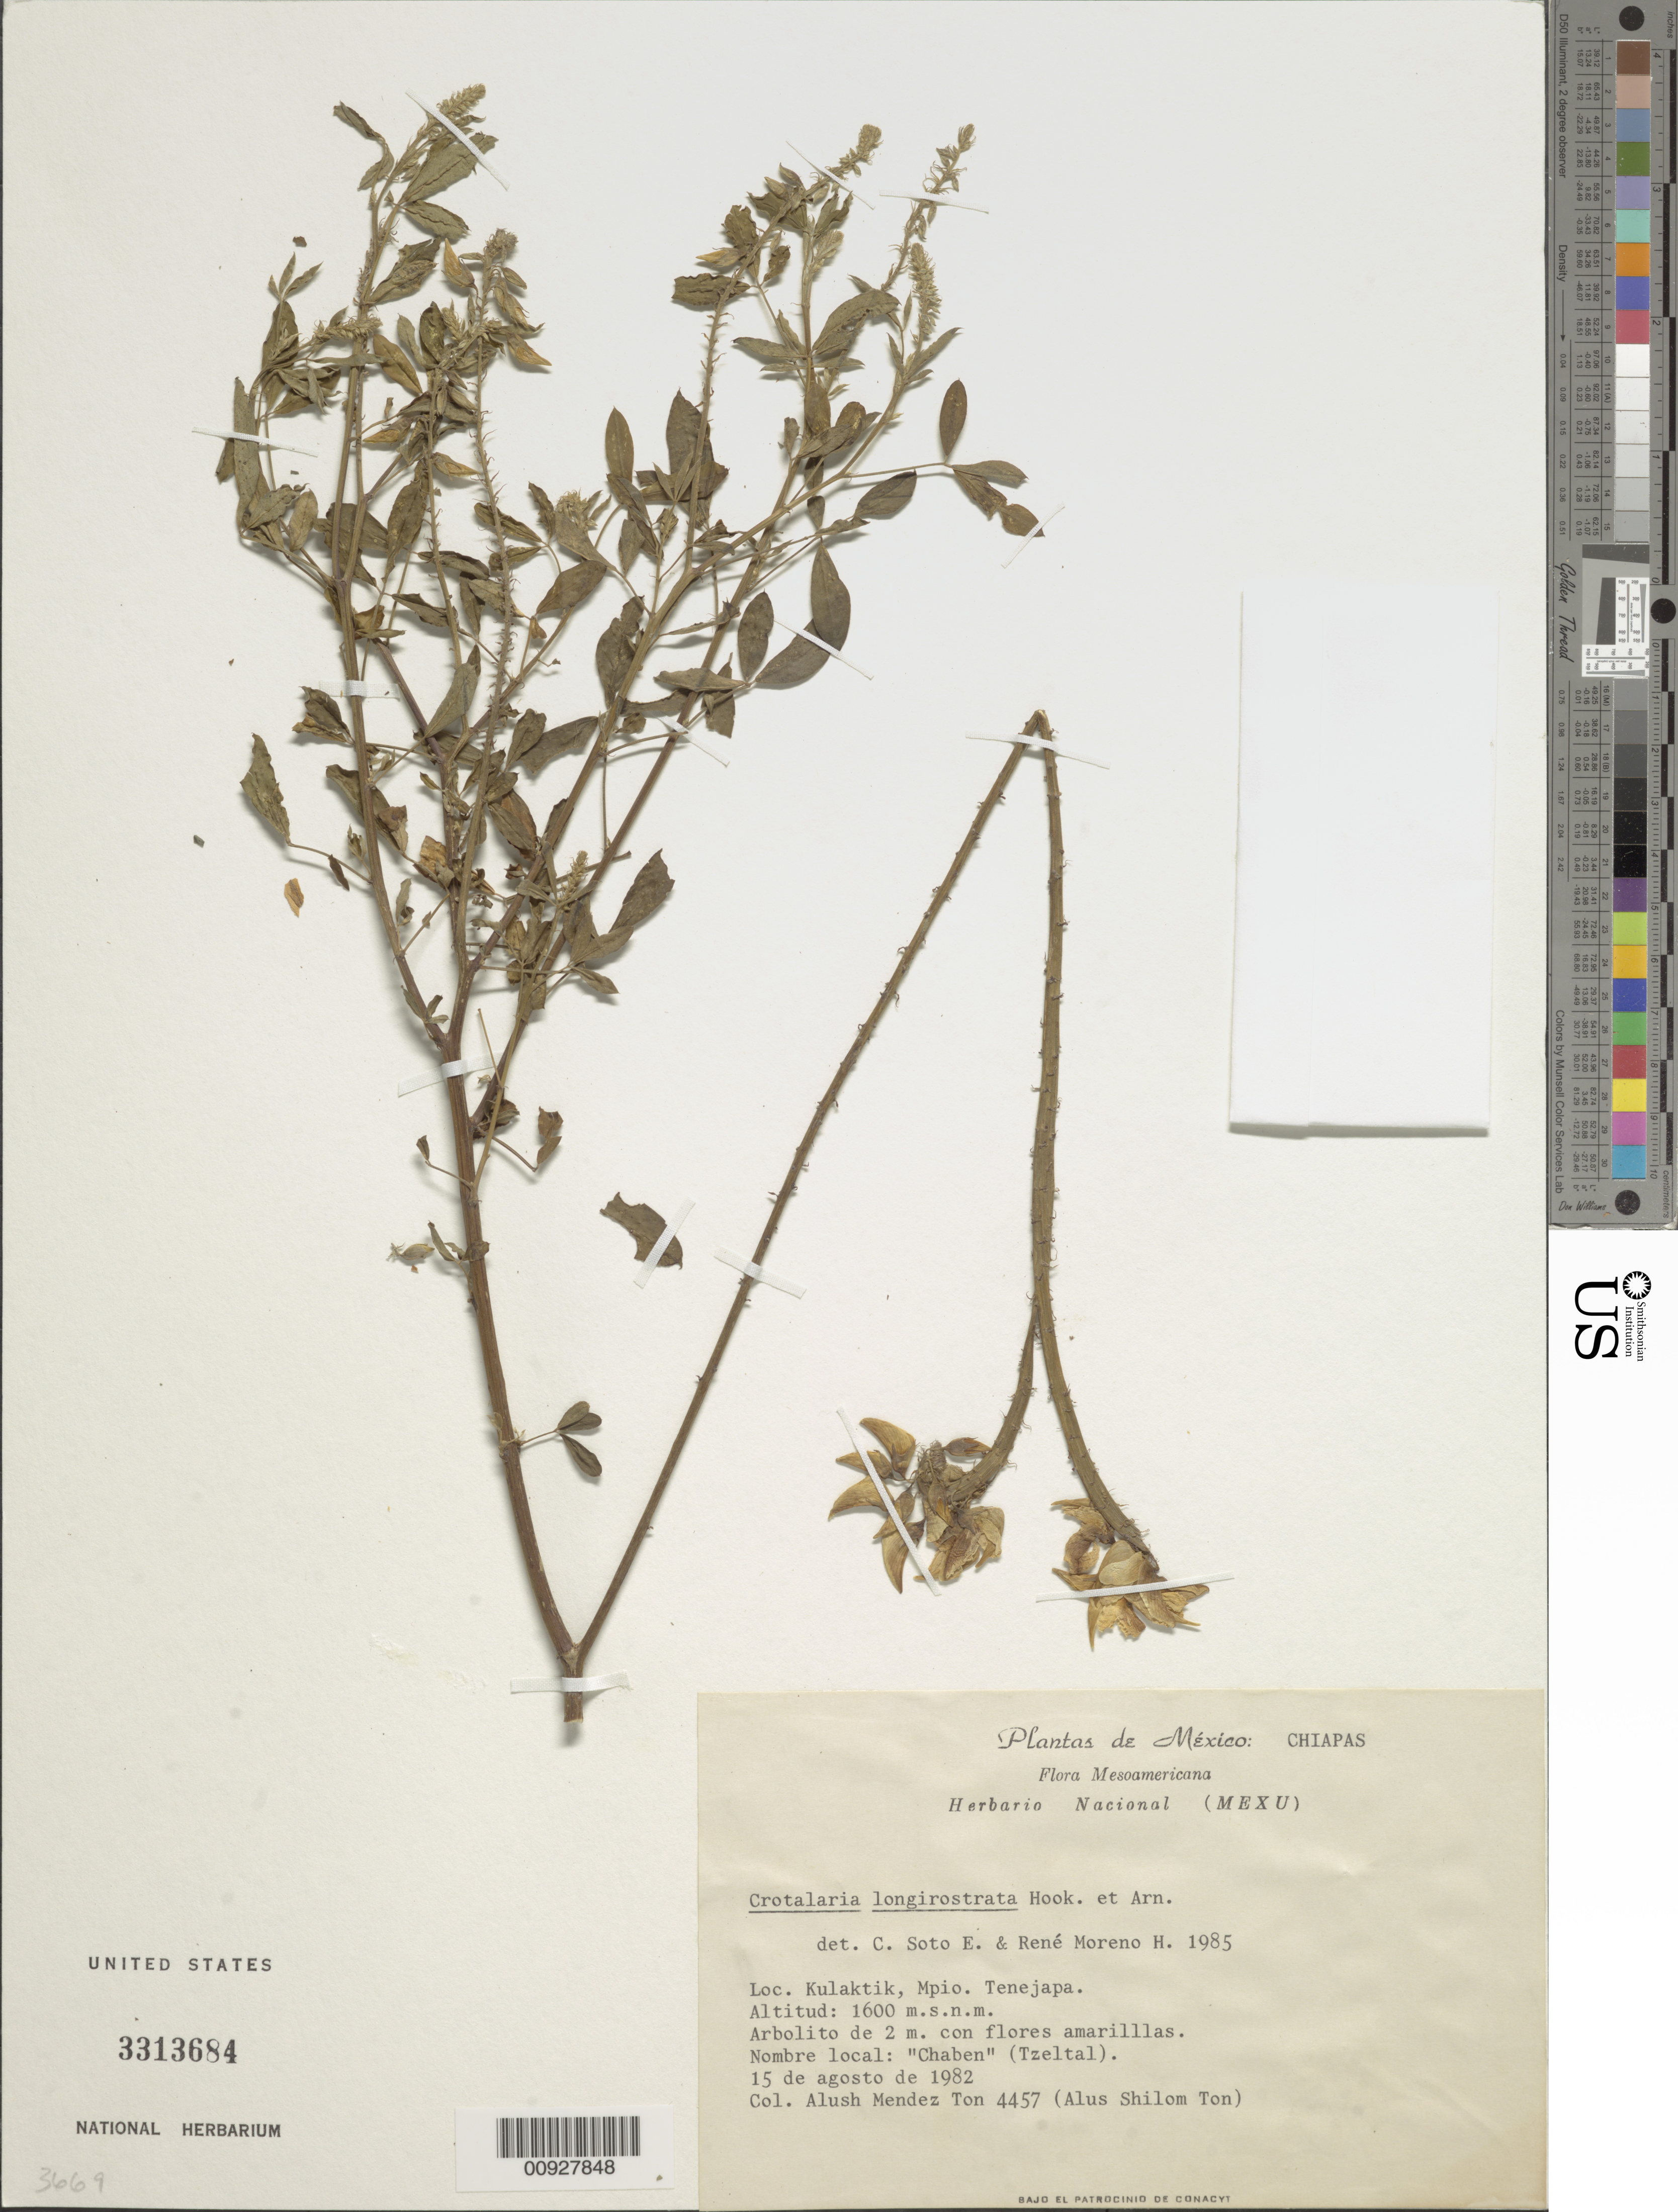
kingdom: Plantae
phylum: Tracheophyta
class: Magnoliopsida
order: Fabales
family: Fabaceae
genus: Crotalaria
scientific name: Crotalaria longirostrata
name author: Hook. & Arn.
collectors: A. M. Ton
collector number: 4457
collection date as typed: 15 Aug 1982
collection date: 1982-08-15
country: Mexico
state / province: Chiapas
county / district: Tenejapa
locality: Kulaktik, Mpio. Tenejapa, Chiapas.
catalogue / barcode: US 3313684